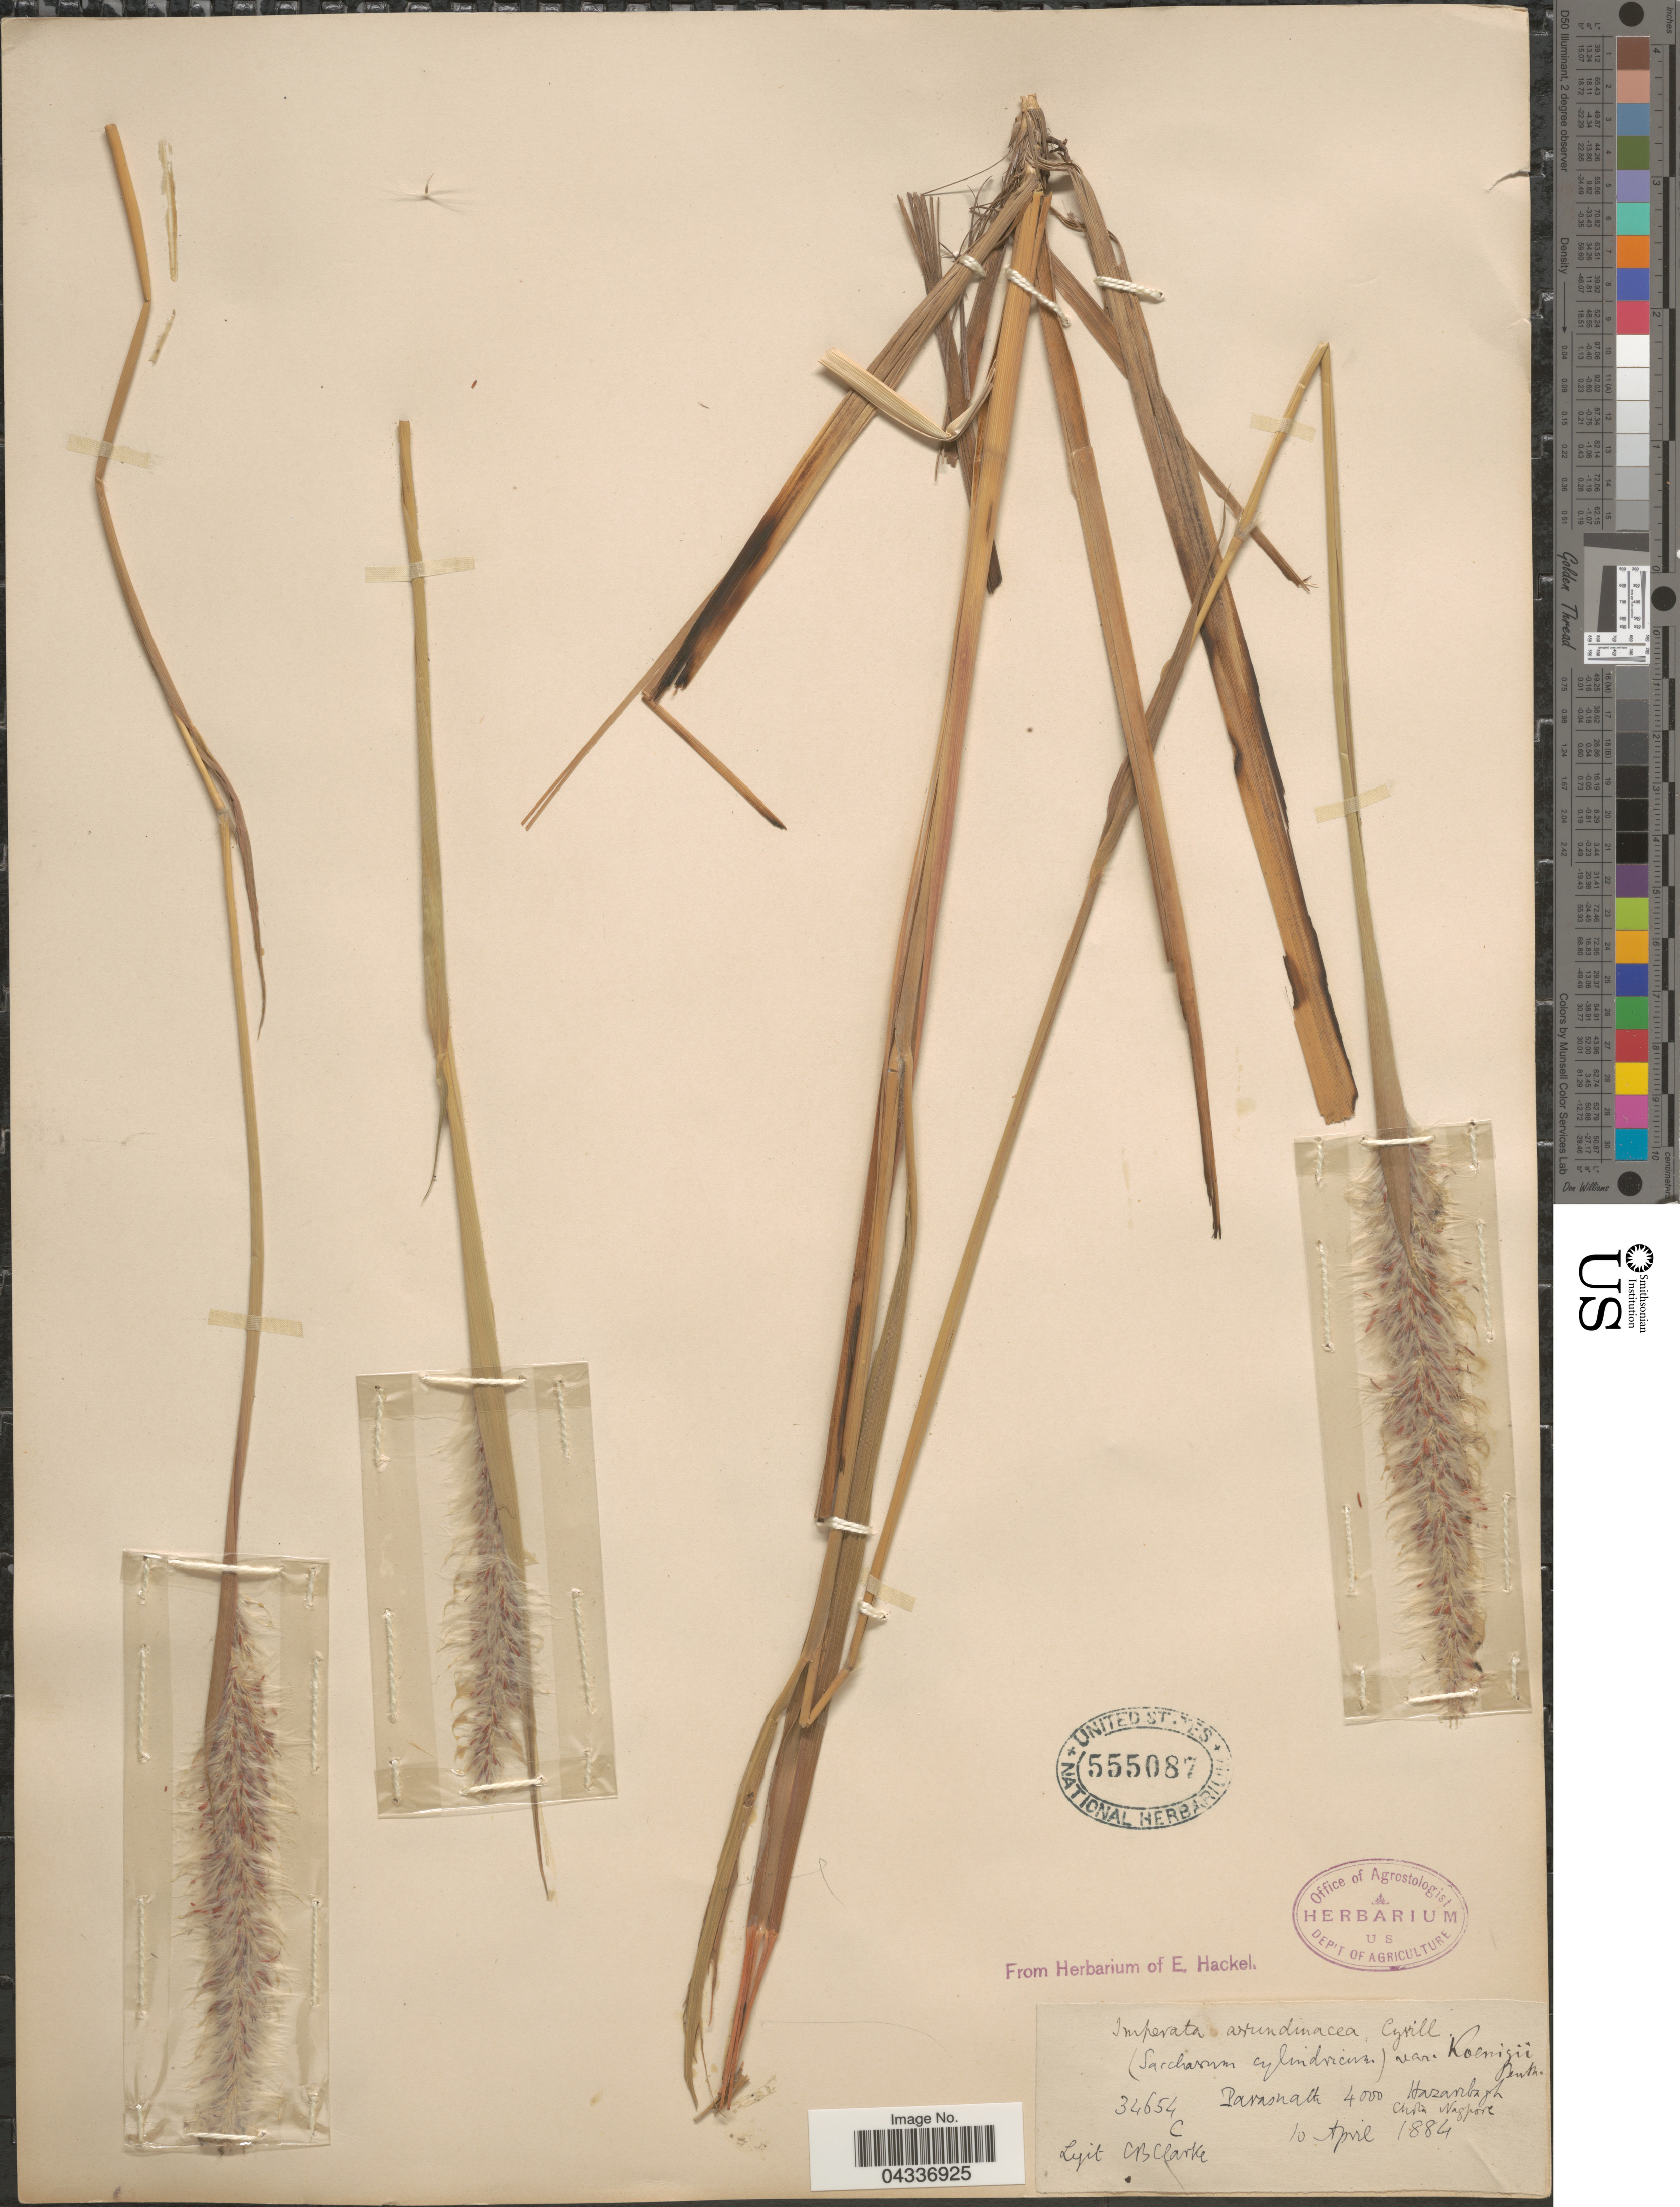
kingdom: Plantae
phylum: Tracheophyta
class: Liliopsida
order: Poales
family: Poaceae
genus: Imperata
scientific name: Imperata cylindrica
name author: (L.) P. Beauv.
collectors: C. B. Clarke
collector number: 34654C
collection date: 1884-04-10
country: India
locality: Parasnath. Hazaribagh. Chota Nagpore.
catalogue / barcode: US 555087